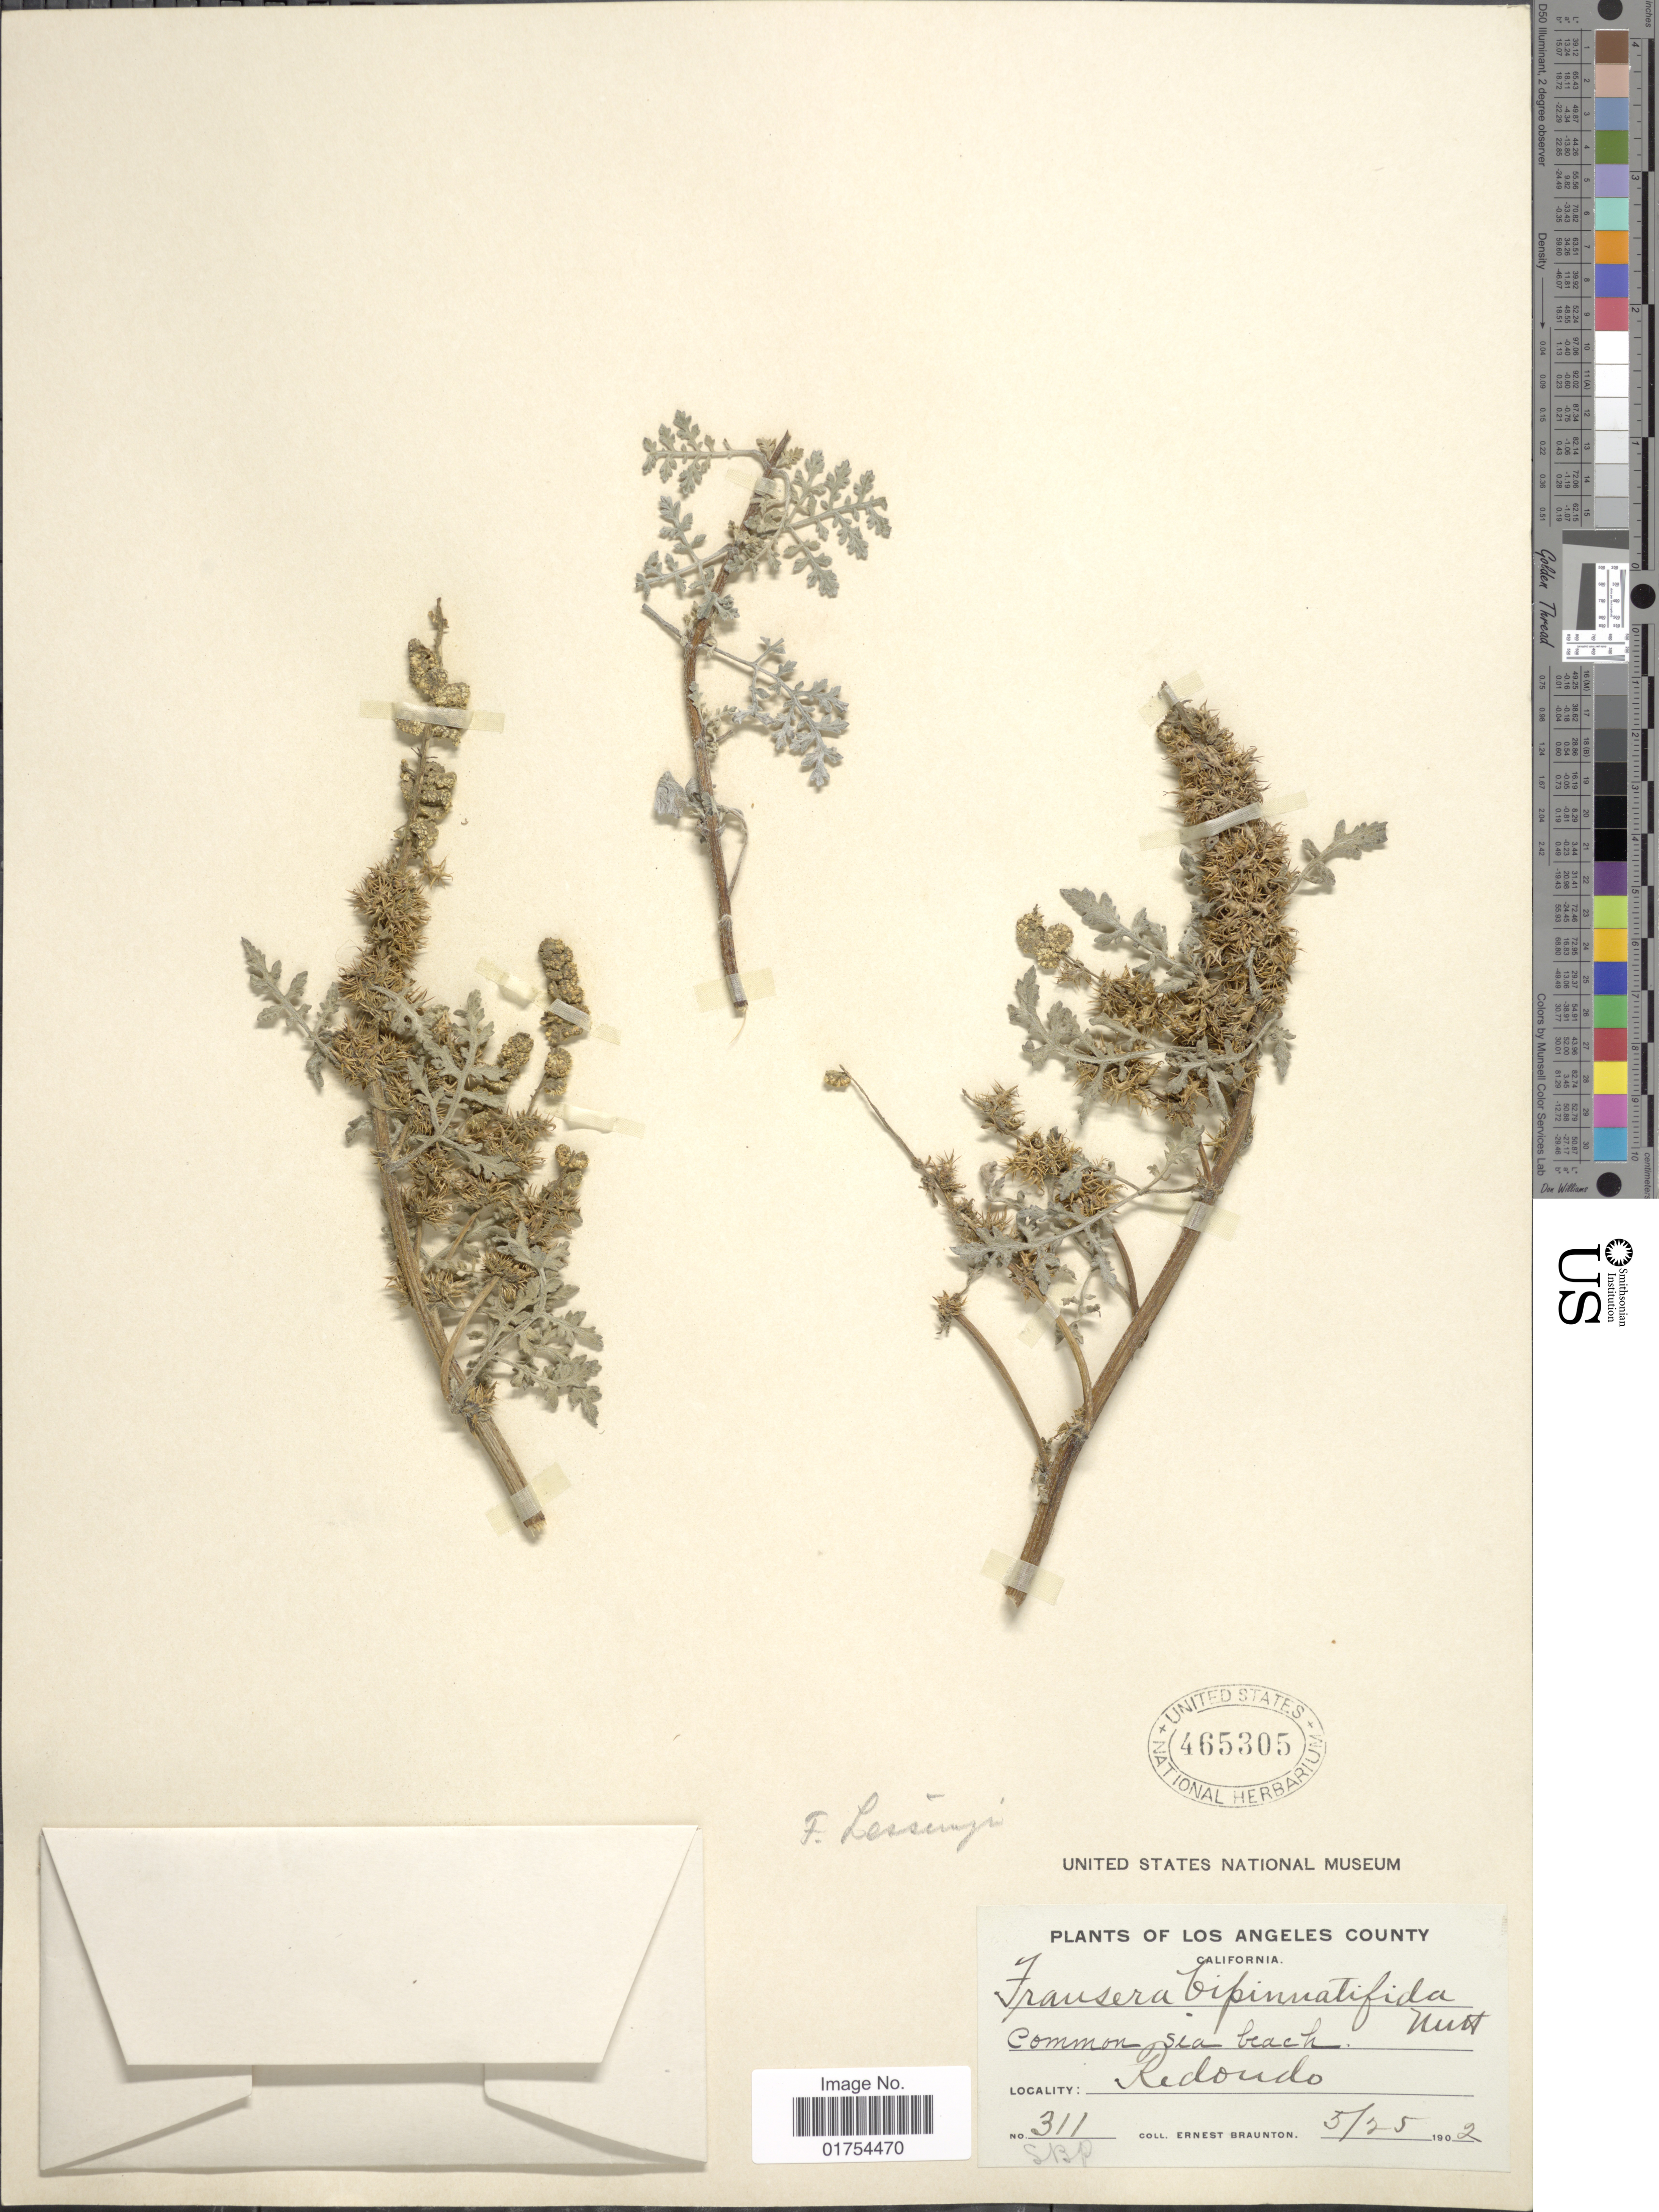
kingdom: Plantae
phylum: Tracheophyta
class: Magnoliopsida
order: Asterales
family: Asteraceae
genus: Franseria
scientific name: Franseria bipinnatifida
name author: (A. Gray) A. Gray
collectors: E. Braunton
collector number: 311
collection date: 1902-05-25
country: United States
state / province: California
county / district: Los Angeles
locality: Los Angeles County, Redondo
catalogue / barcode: US 465305